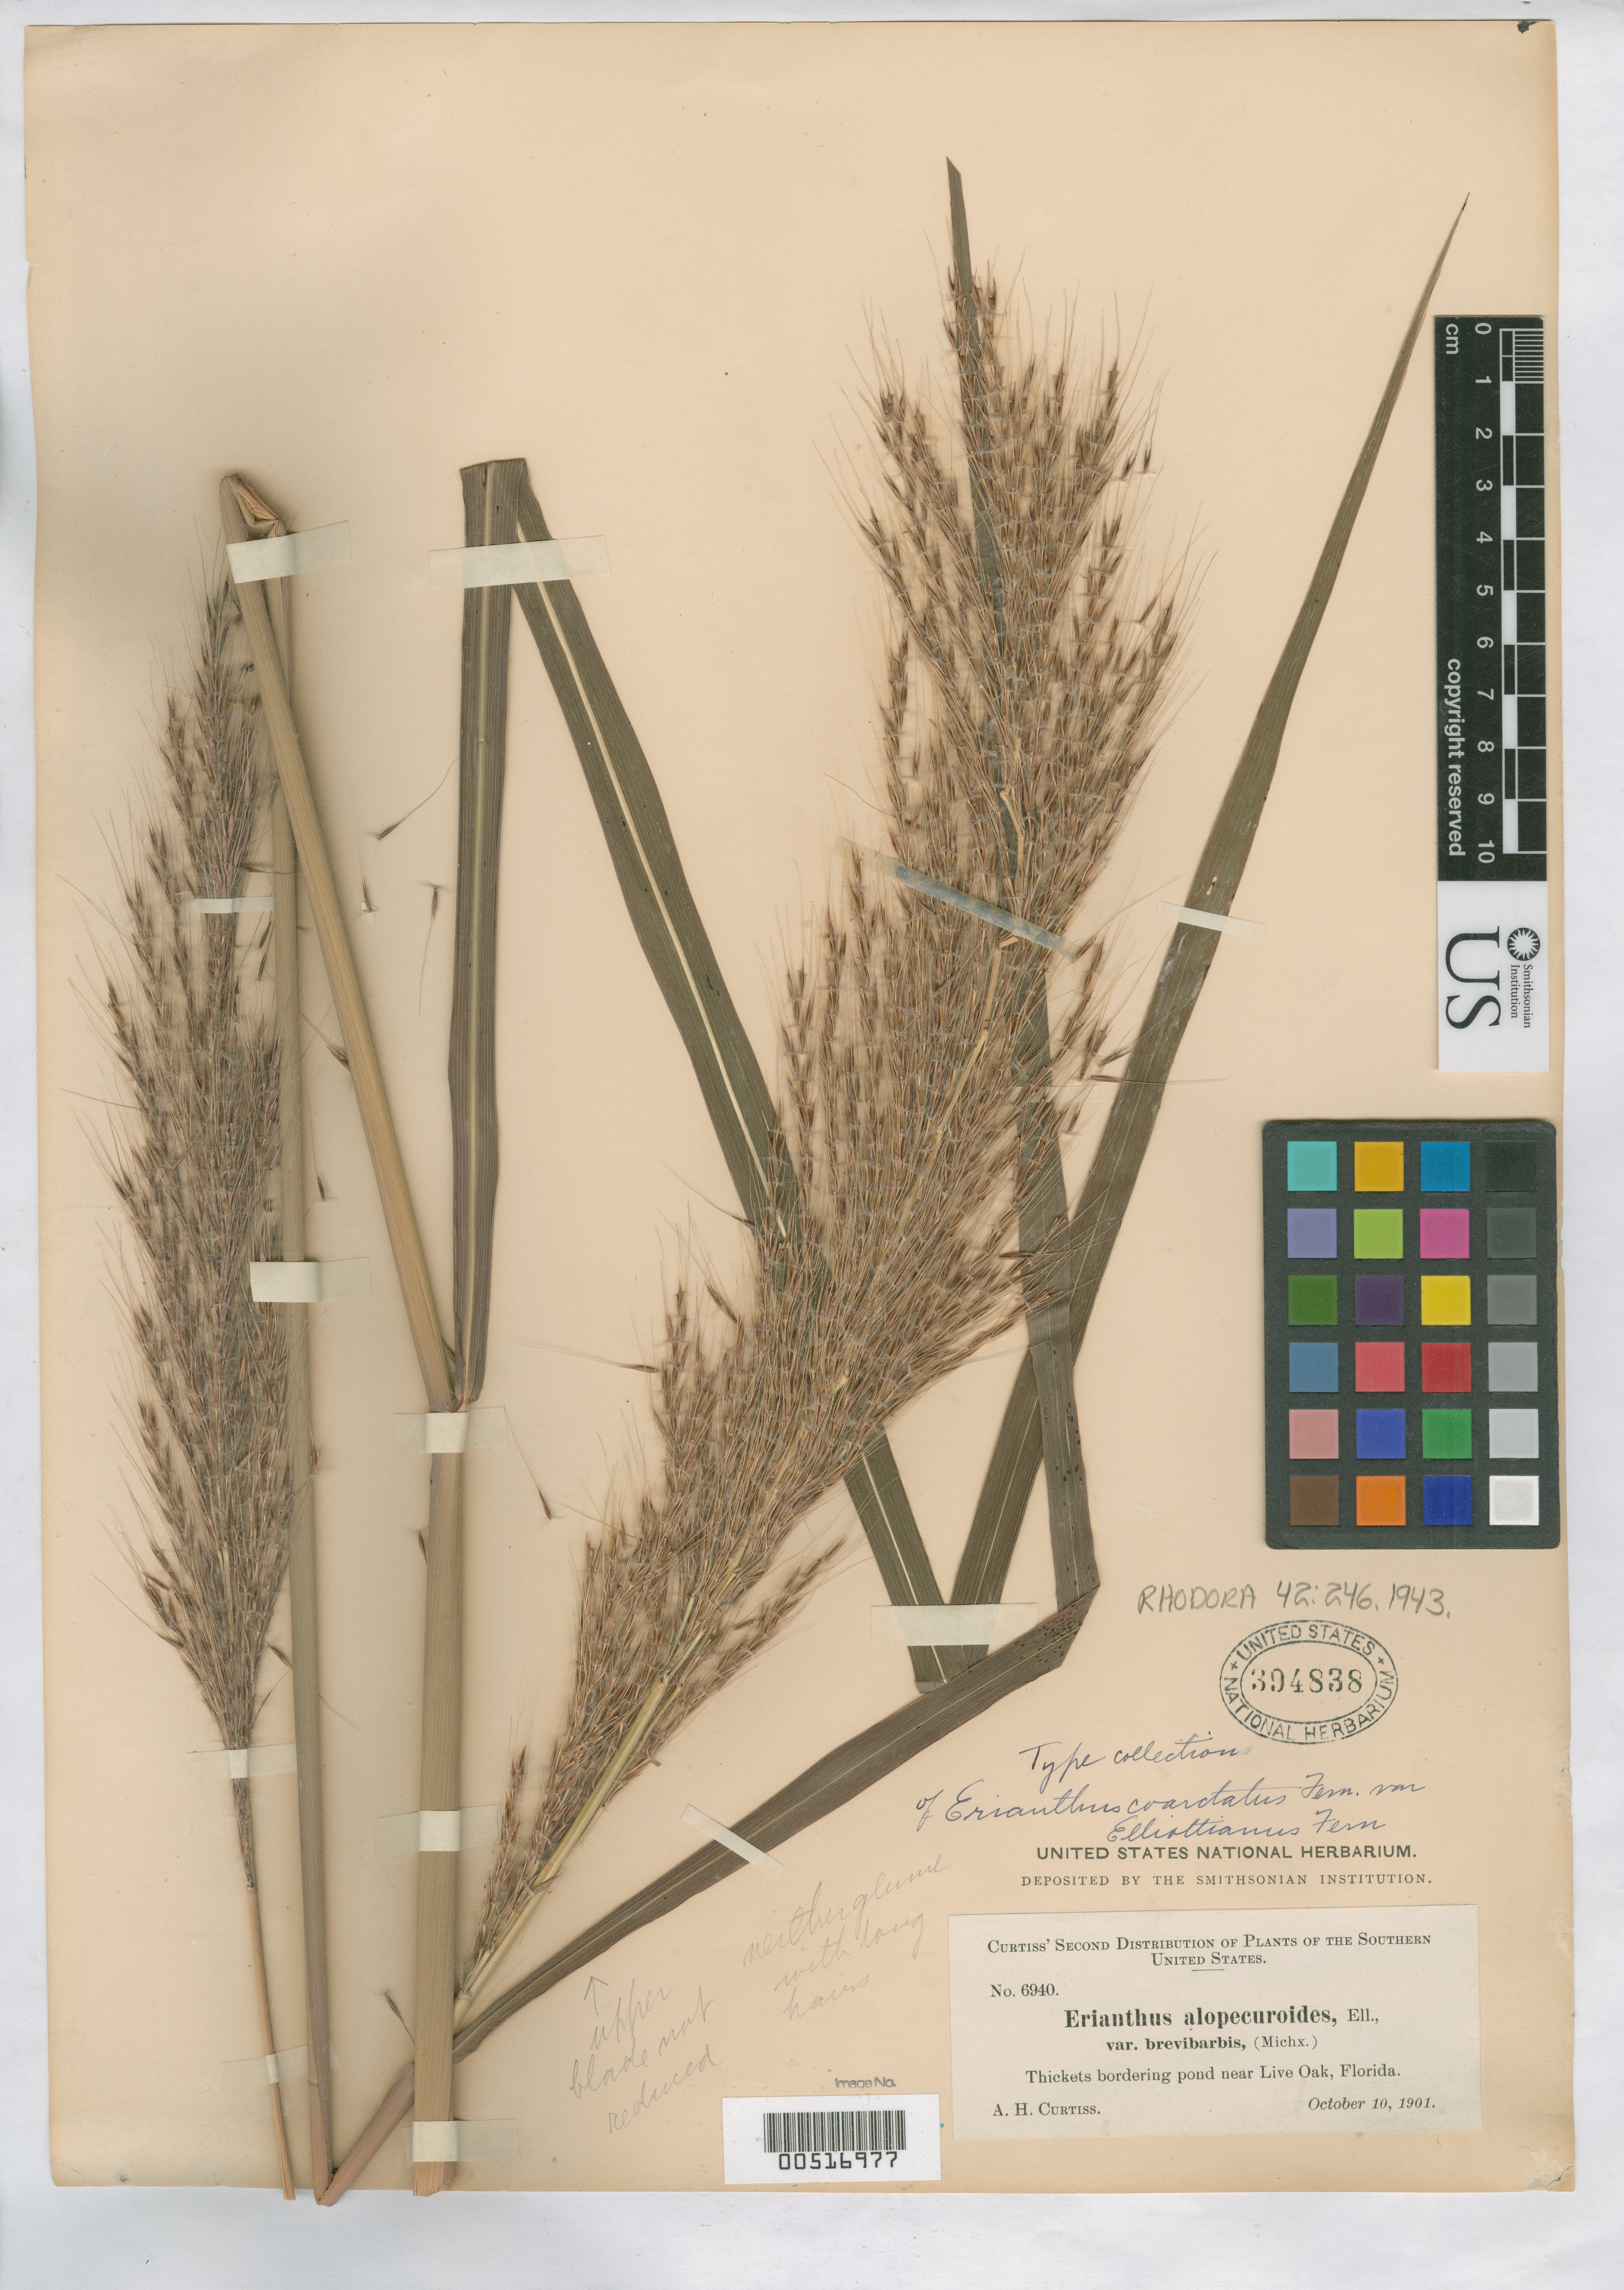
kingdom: Plantae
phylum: Tracheophyta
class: Liliopsida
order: Poales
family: Poaceae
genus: Erianthus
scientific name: Erianthus coarctatus var. elliottianus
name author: Fernald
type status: Isotype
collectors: A. H. Curtiss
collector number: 6940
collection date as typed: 10 Oct 1901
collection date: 1901-10-10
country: United States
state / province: Florida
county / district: Suwannee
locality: Pond near Live Oak.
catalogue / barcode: US 394838